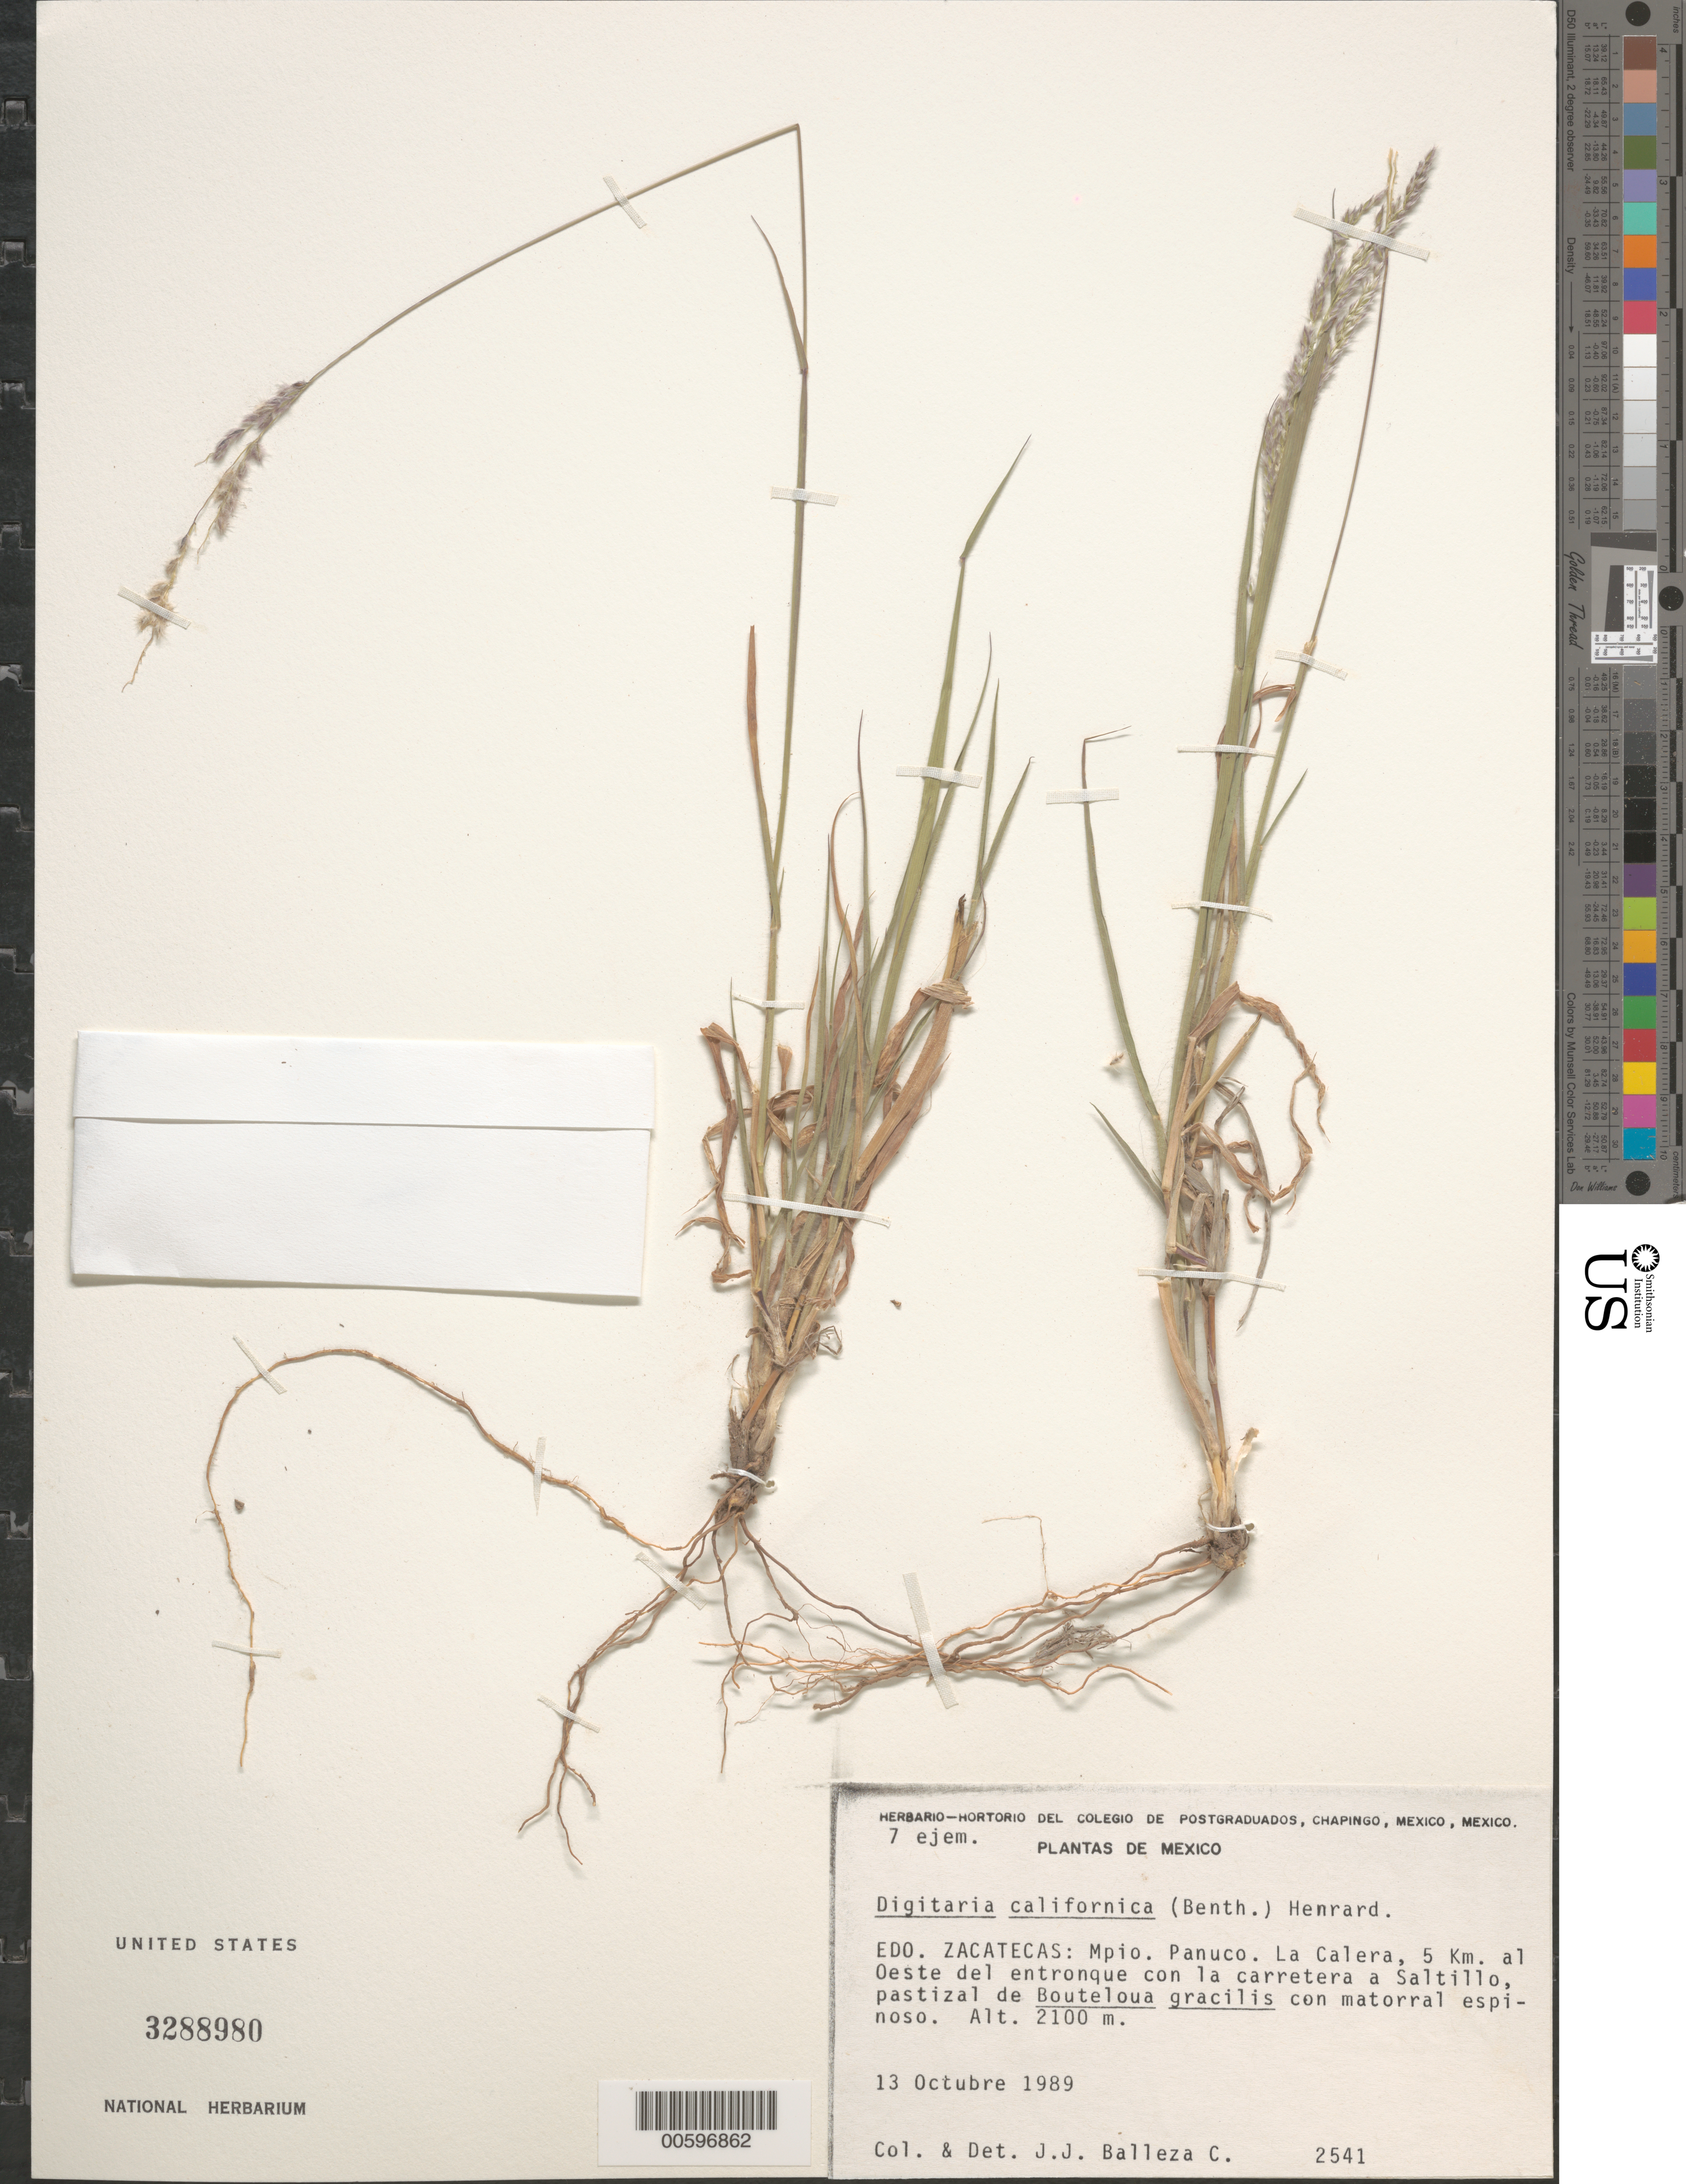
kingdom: Plantae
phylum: Tracheophyta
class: Liliopsida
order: Poales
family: Poaceae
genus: Digitaria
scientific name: Digitaria californica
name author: (Benth.) Henr.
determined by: Balleza C., J. J.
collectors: J. J. Balleza C.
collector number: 2541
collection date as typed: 13 Oct 1989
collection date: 1989-10-13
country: Mexico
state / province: Zacatecas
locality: Mpio Panuco La Calera, 5 km al Oeste del entronque con la carretera a Saltillo.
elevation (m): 2100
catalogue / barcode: US 3288980